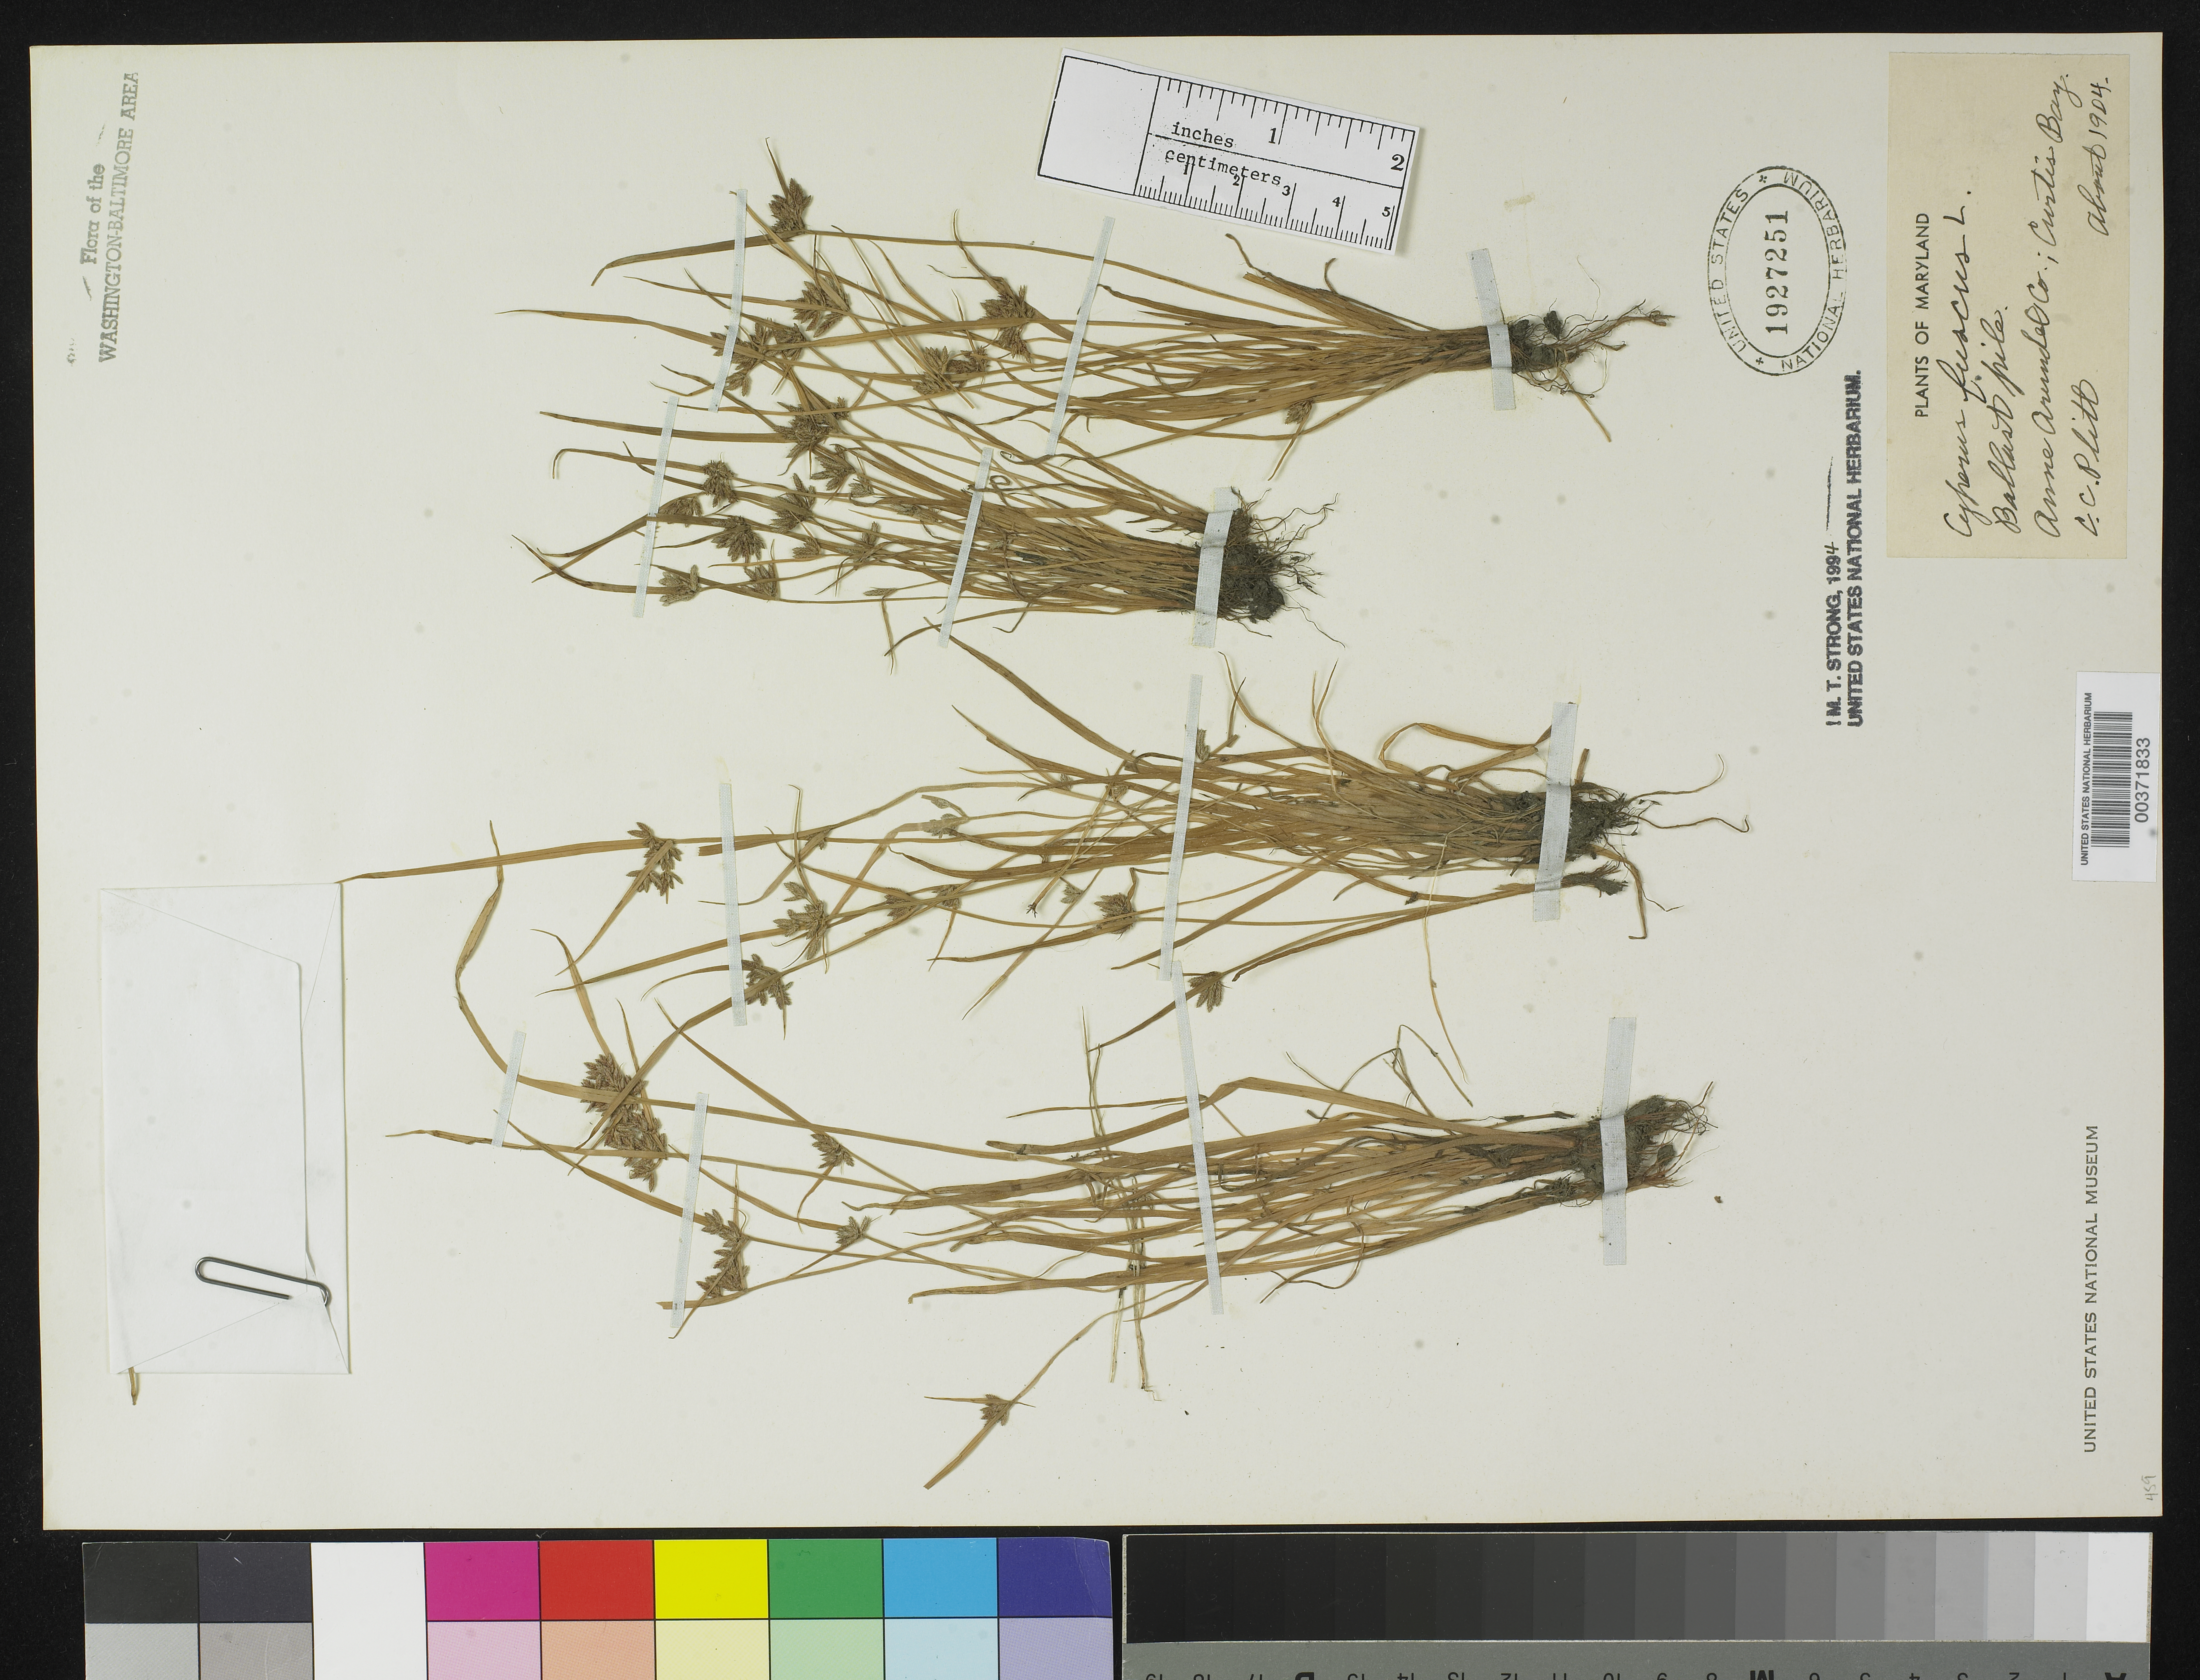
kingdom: Plantae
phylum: Tracheophyta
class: Liliopsida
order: Poales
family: Cyperaceae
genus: Cyperus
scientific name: Cyperus fuscus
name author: L.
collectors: C. Plitt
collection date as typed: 1904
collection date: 1904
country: United States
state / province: Maryland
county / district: Anne Arundel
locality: Curtis Bay, Ballast Pile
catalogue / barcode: US 1927251